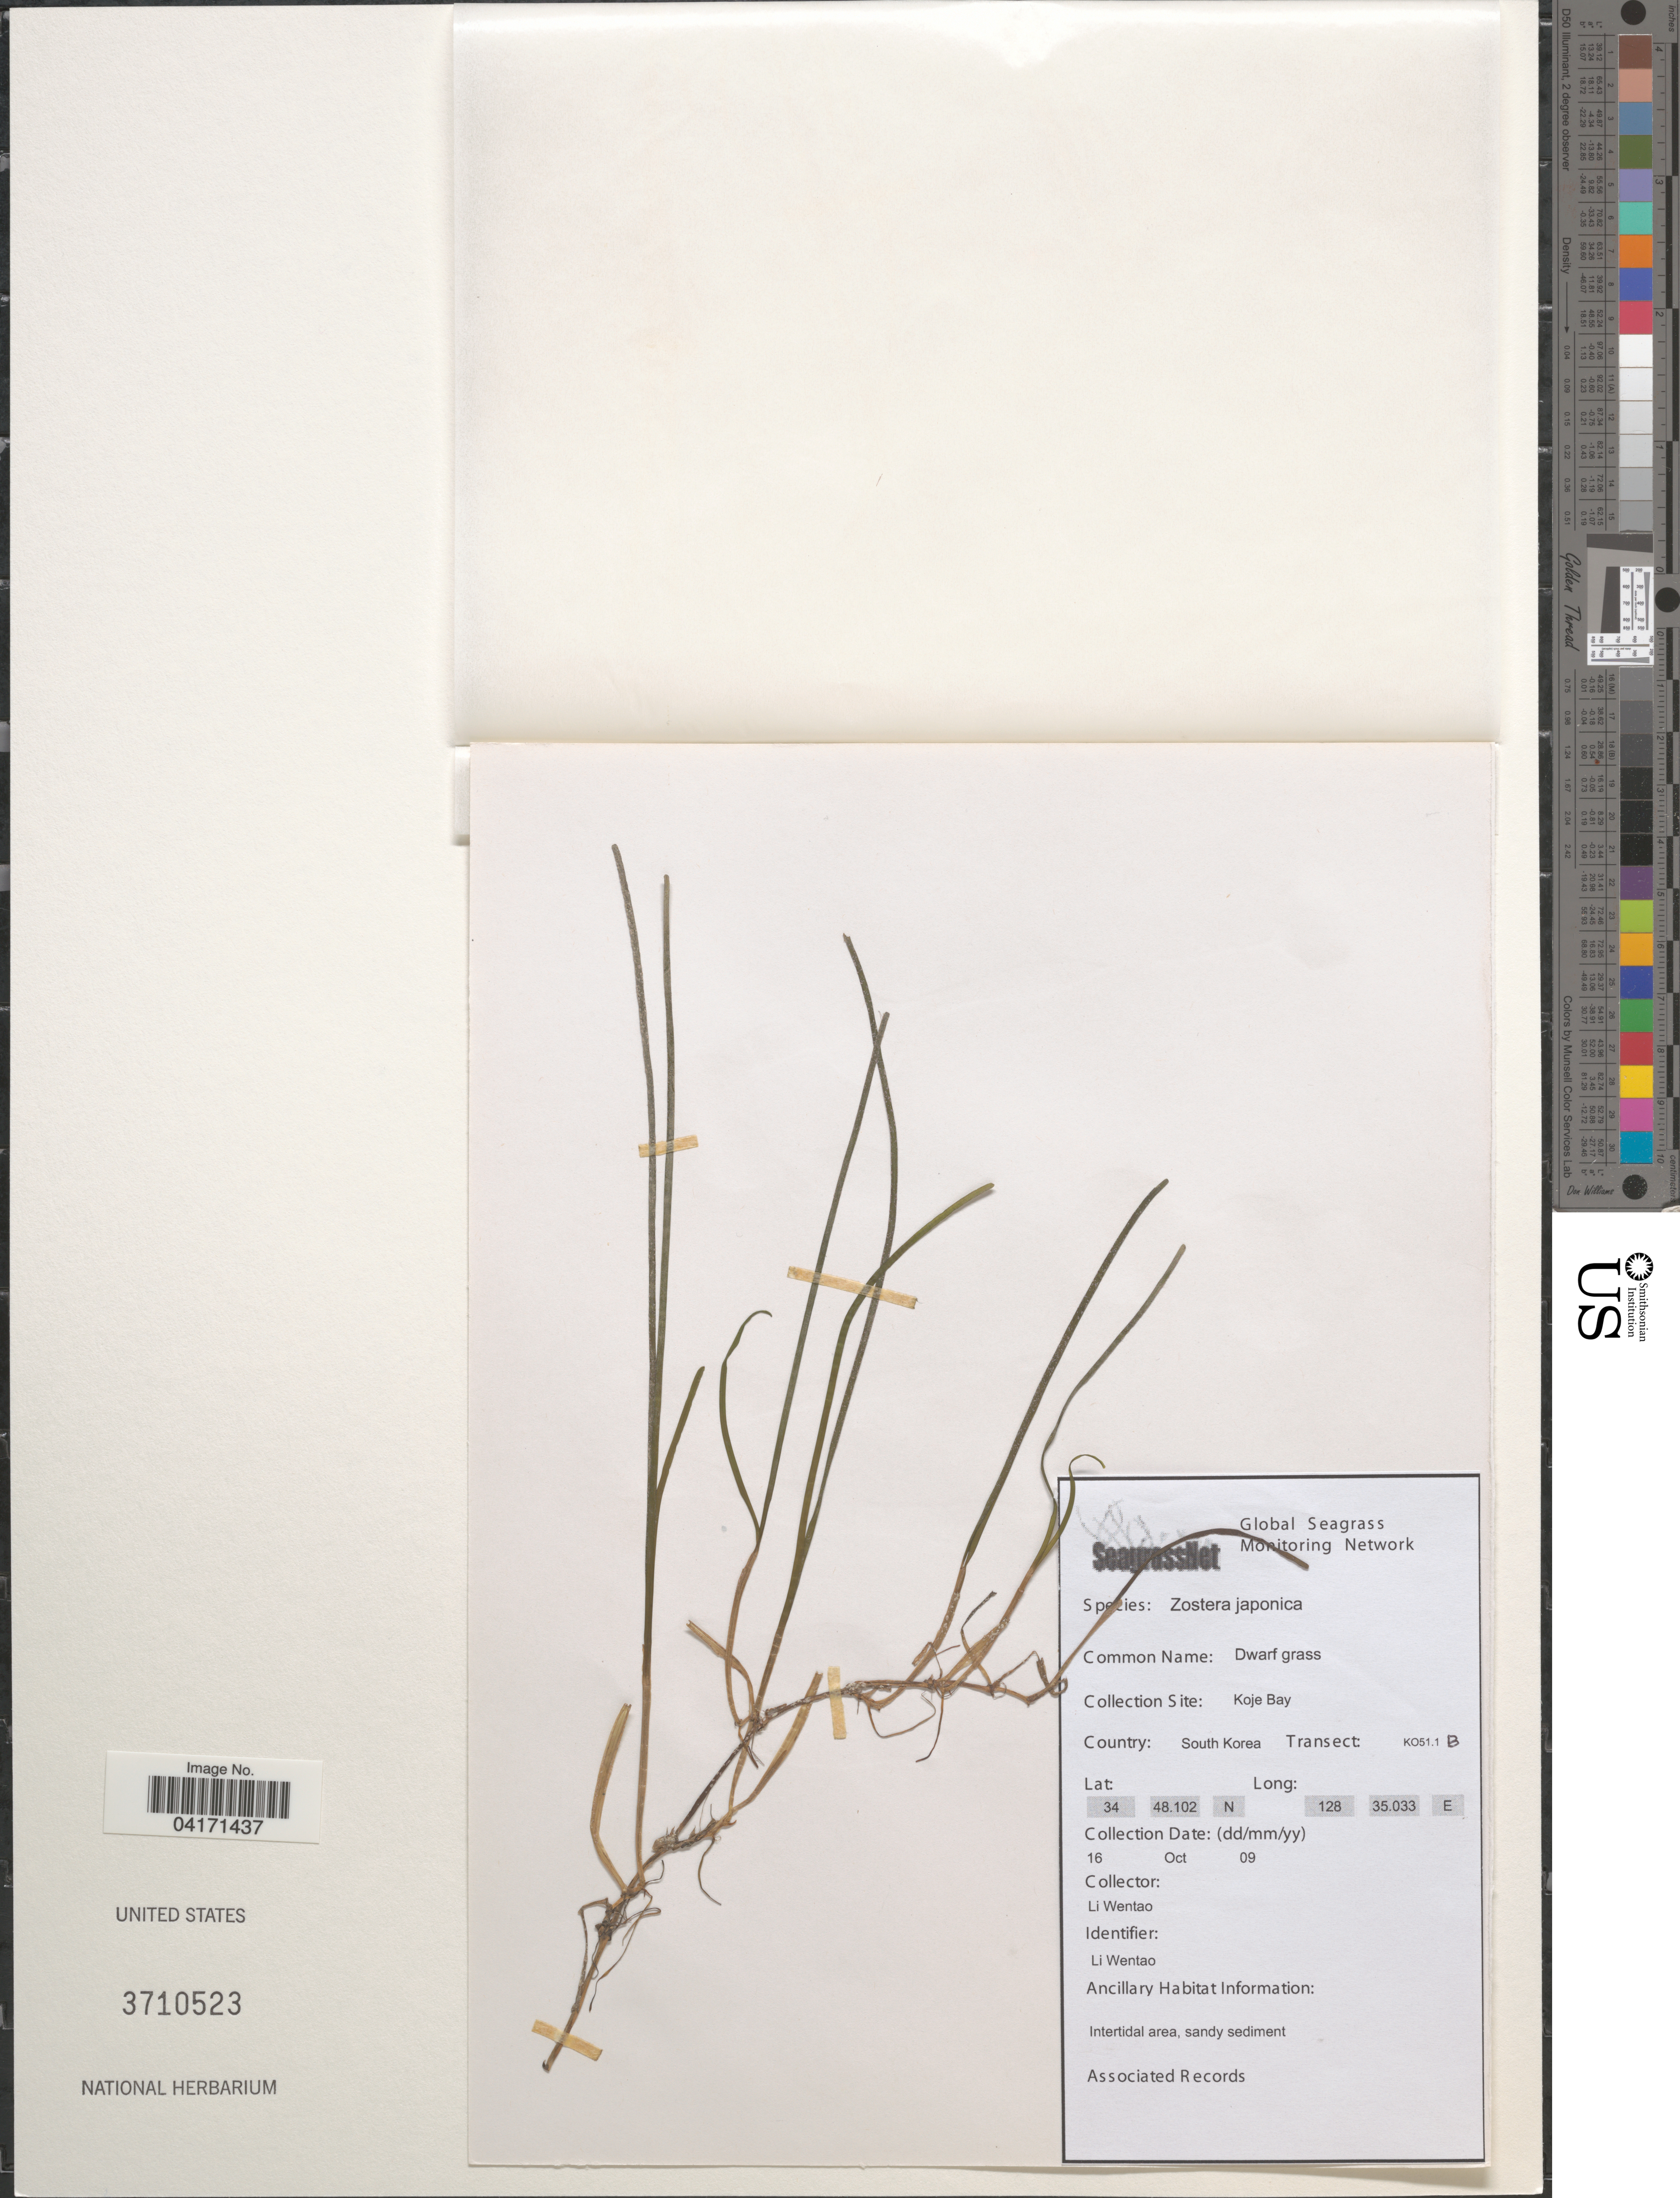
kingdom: Plantae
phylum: Tracheophyta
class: Liliopsida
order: Alismatales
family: Zosteraceae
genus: Zostera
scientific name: Zostera japonica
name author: Asch. & Graebn.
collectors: L. Wentao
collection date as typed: Transcribed d/m/y: 16/10/9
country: South Korea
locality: Koje Bay. Transect: KO51.1 B.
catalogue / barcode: US 3710523